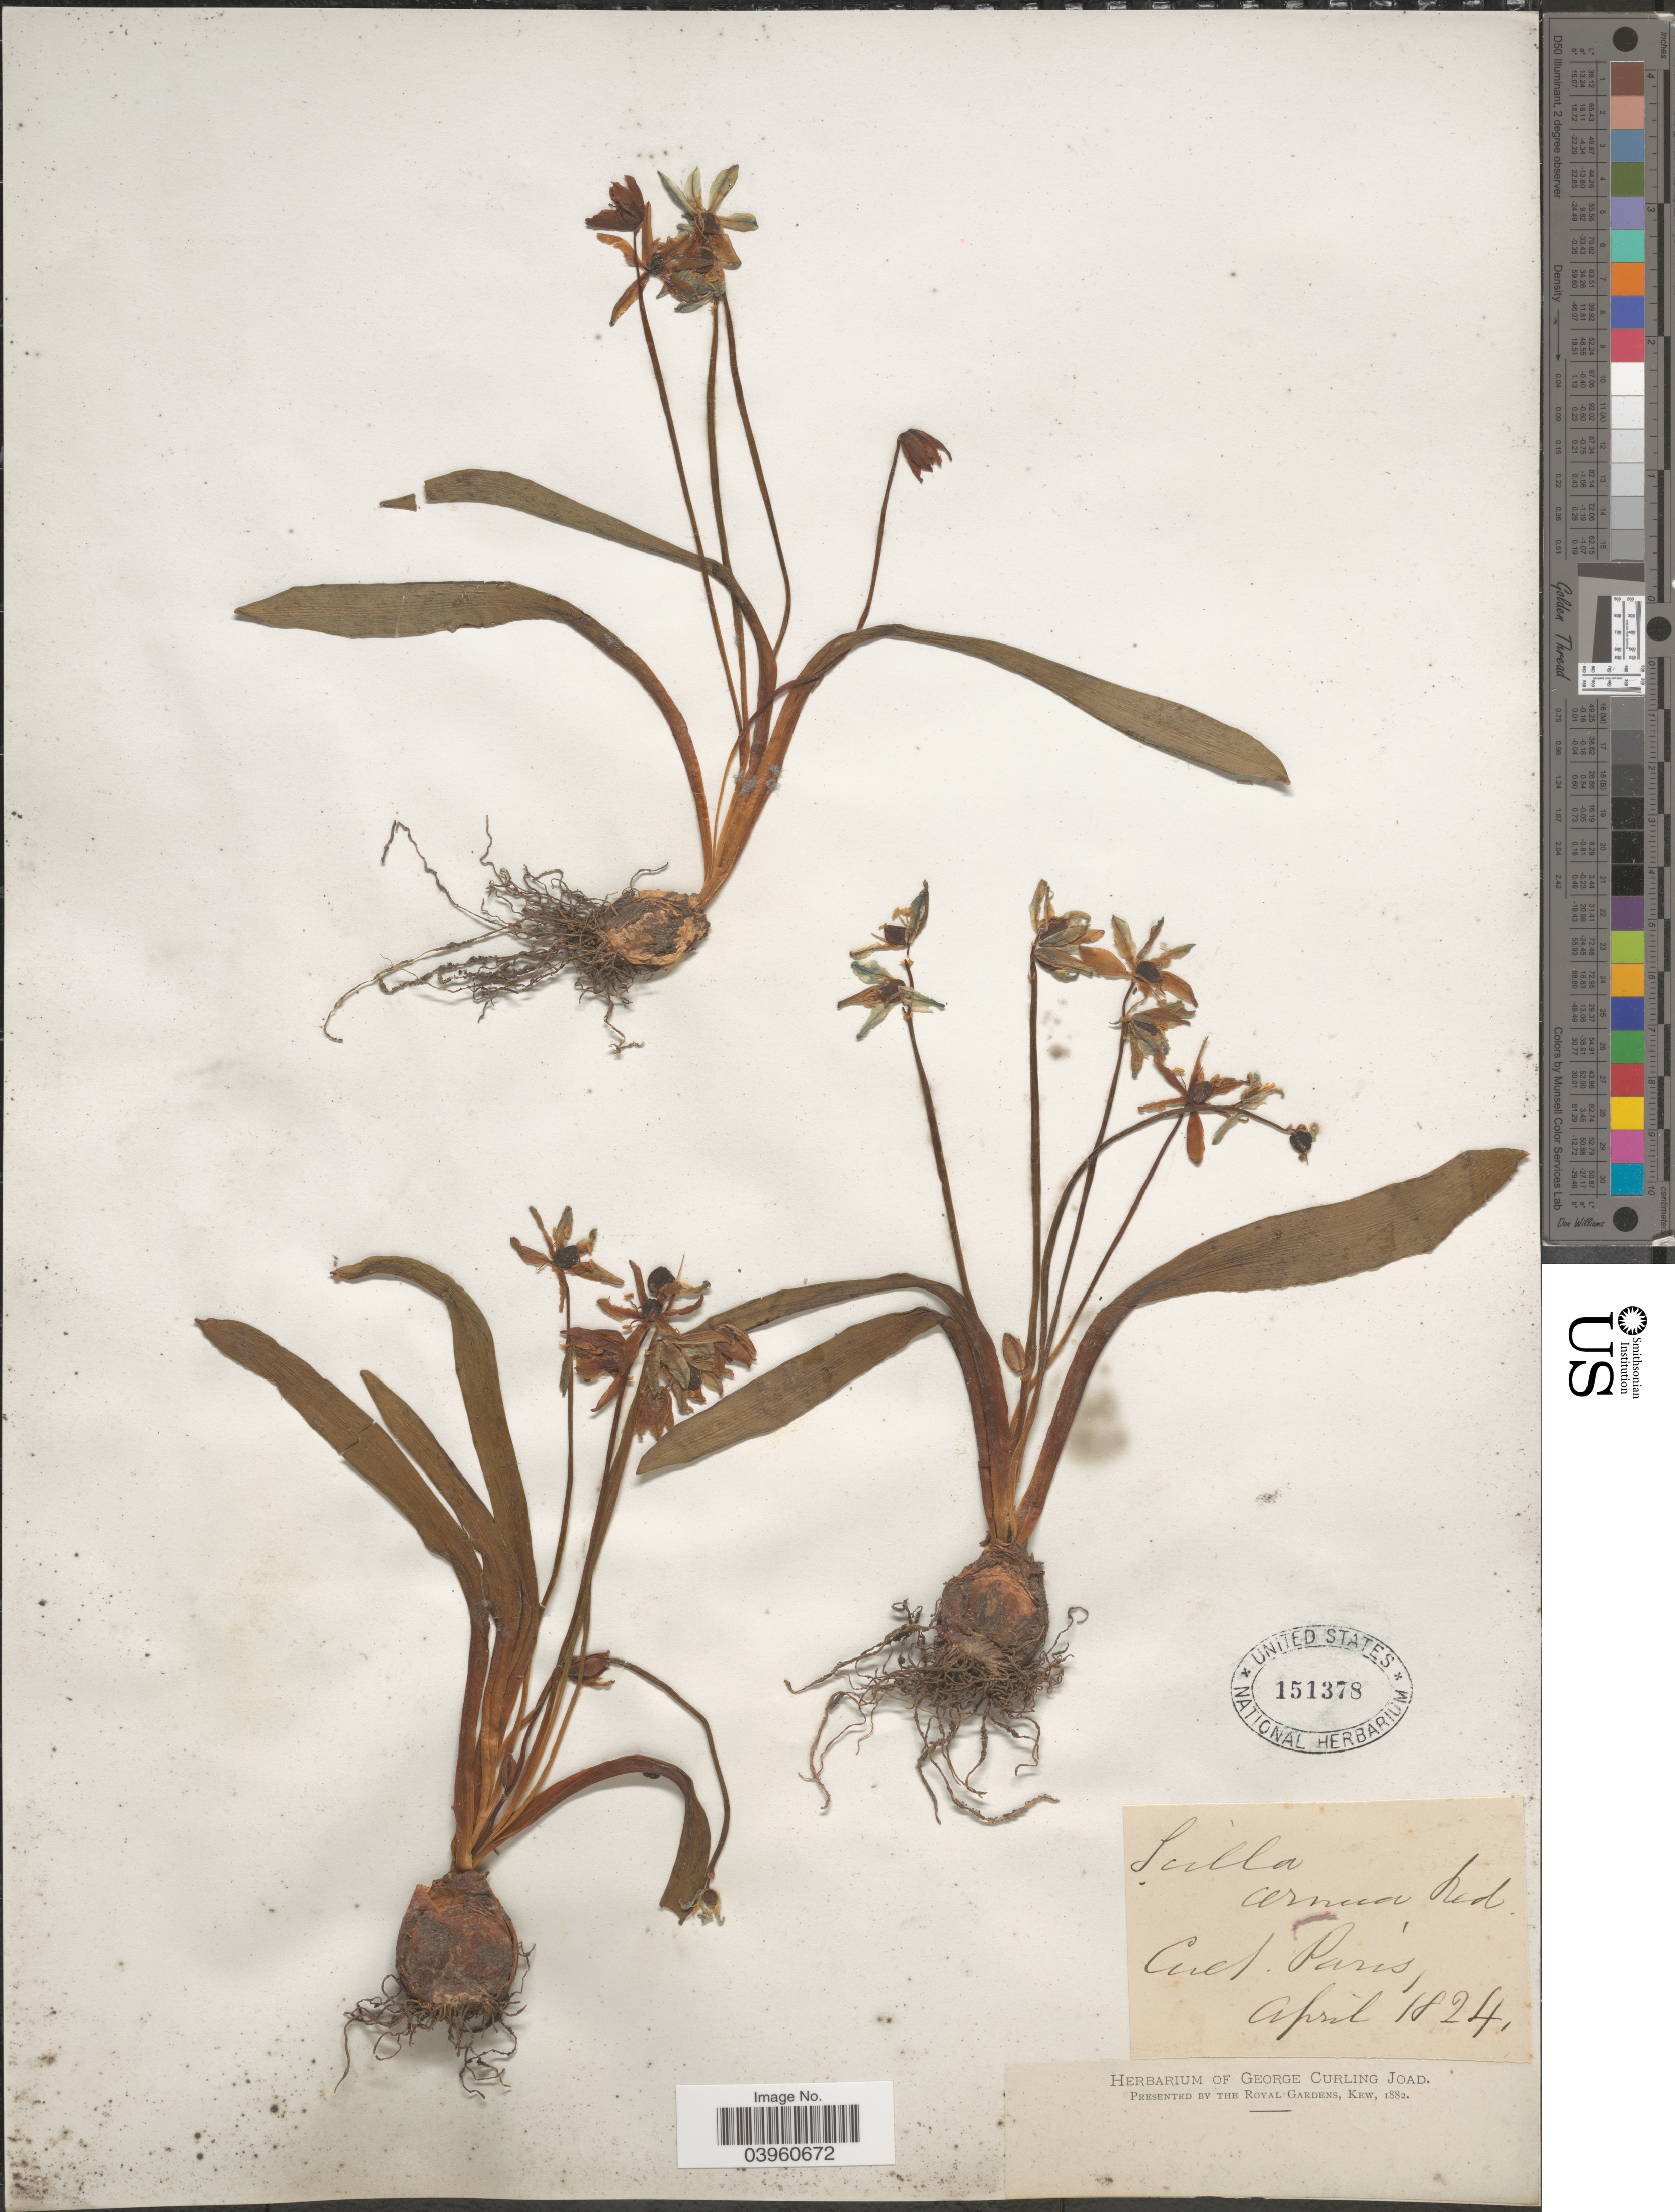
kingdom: Plantae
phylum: Tracheophyta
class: Liliopsida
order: Asparagales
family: Asparagaceae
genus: Scilla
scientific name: Scilla cernua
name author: (L.) Salisb.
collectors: ex herb. George Curling Joad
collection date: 1824-04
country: France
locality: Paris.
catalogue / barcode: US 151378